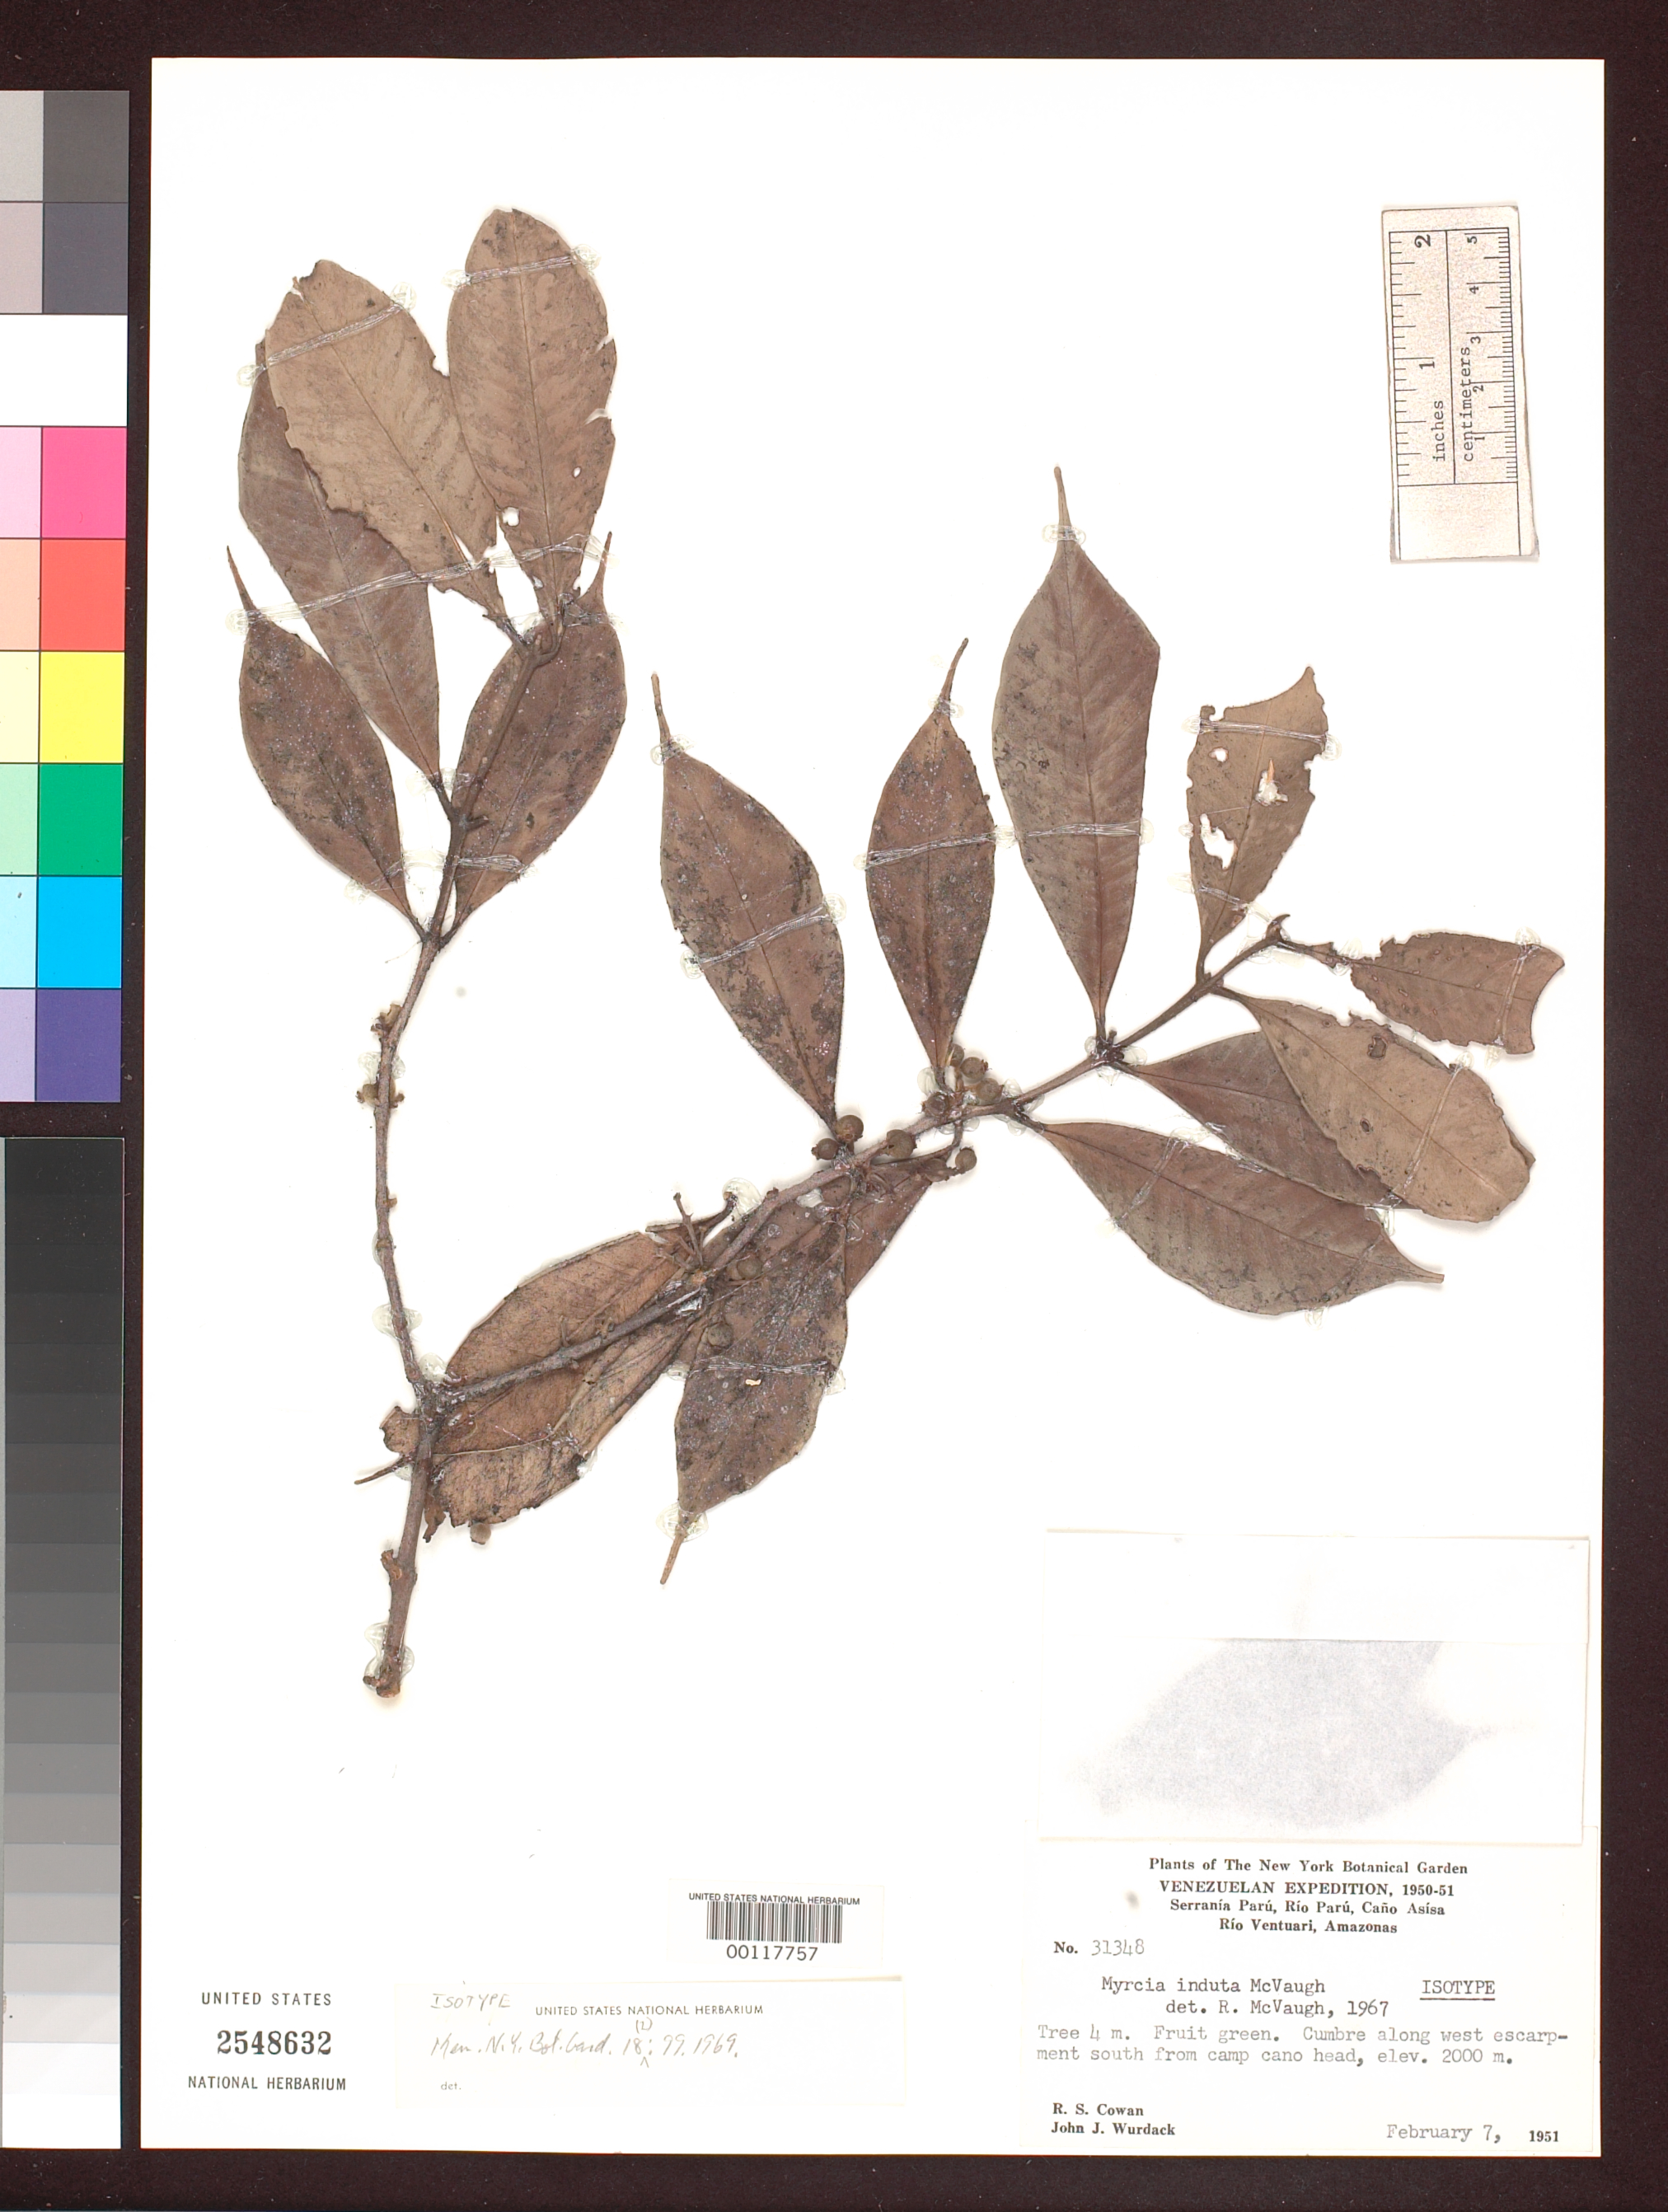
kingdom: Plantae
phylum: Tracheophyta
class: Magnoliopsida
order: Myrtales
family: Myrtaceae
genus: Myrcia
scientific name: Myrcia induta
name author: McVaugh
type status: Isotype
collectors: R. S. Cowan & J. J. Wurdack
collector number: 31348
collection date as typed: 07 Feb 1951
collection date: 1951-02-07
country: Venezuela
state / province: Amazonas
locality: Rio Ventuari.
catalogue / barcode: US 2548632